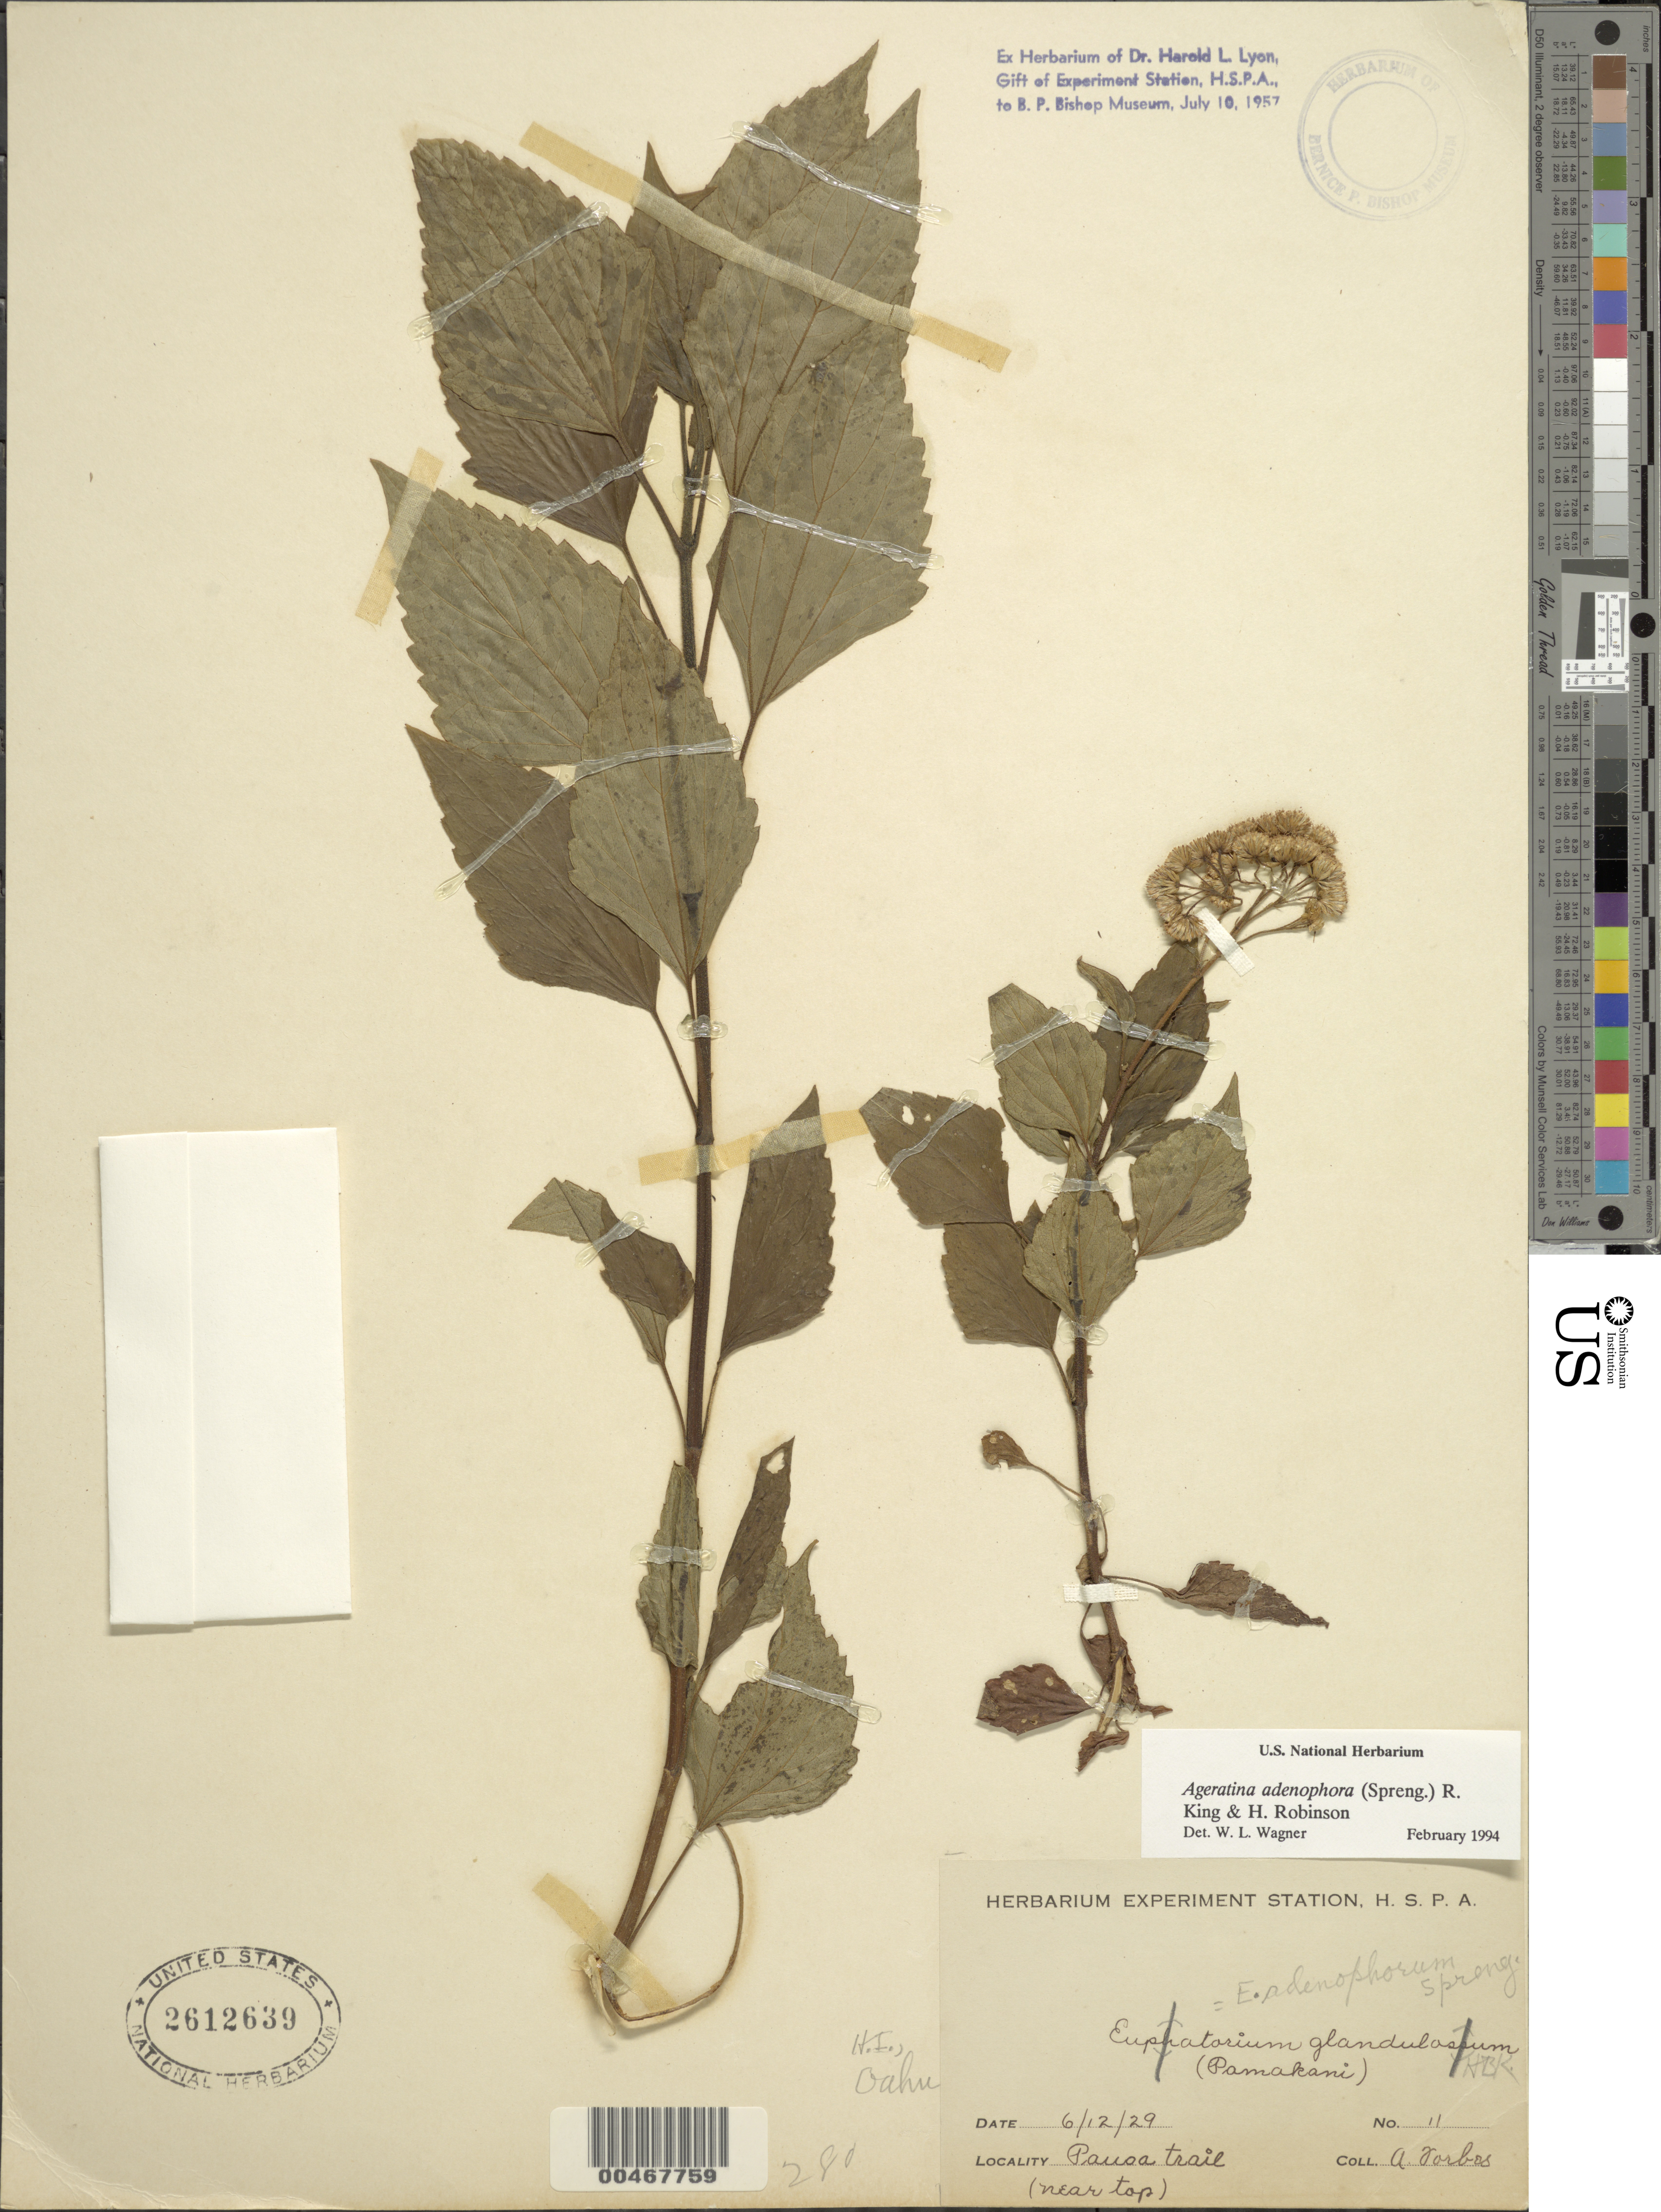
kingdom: Plantae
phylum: Tracheophyta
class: Magnoliopsida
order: Asterales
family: Asteraceae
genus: Ageratina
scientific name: Ageratina adenophora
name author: (Spreng.) R.M. King & H. Rob.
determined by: Wagner, W. L., (BOT), Smithsonian Institution - National Museum of Natural History (UNITED STATES)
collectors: A. Forbes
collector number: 11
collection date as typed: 6 Dec 1929 or 12 Jun 1929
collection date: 1929-06-12 or 1929-12-06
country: United States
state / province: Hawaii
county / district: Honolulu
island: Oahu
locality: Pauoa trail, near top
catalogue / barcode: US 2612639